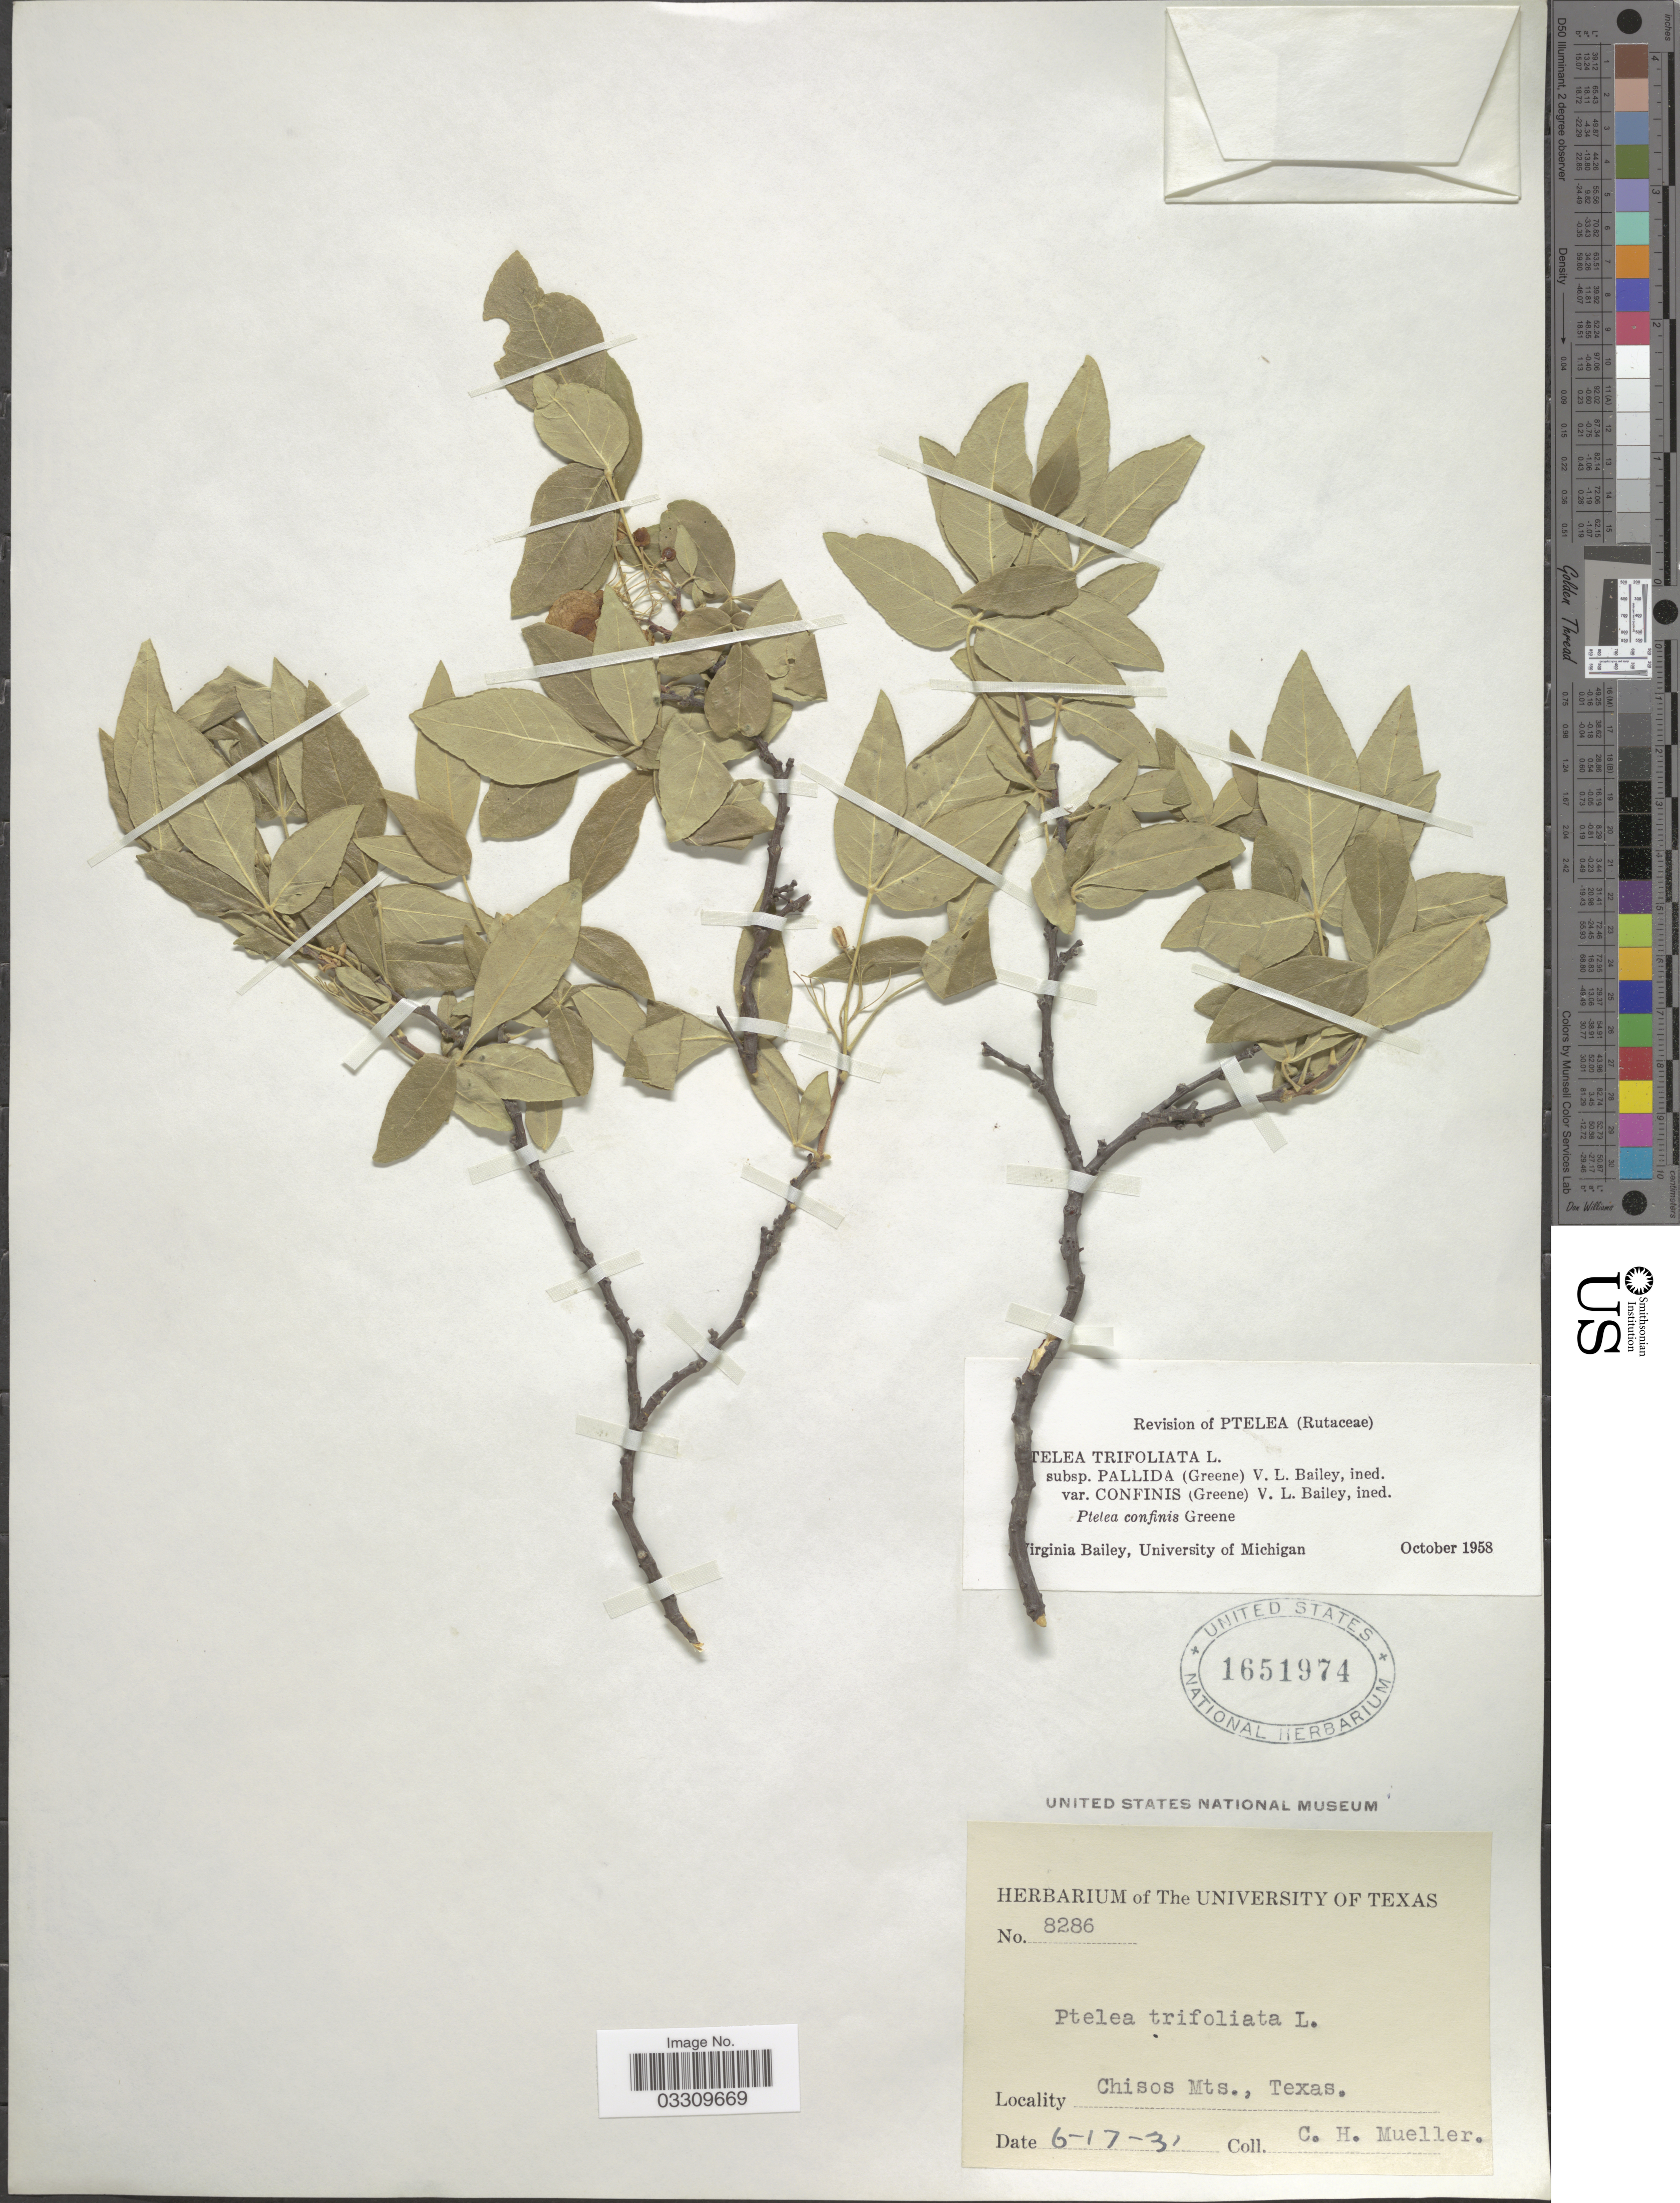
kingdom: Plantae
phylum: Tracheophyta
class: Magnoliopsida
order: Sapindales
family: Rutaceae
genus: Ptelea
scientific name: Ptelea trifoliata var. confinis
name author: (S.W. Greene) V. L. Bailey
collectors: C. H. Mueller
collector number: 8286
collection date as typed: Transcribed d/m/y: 17/6/31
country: United States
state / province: Texas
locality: Chisos Mts.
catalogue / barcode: US 1651974